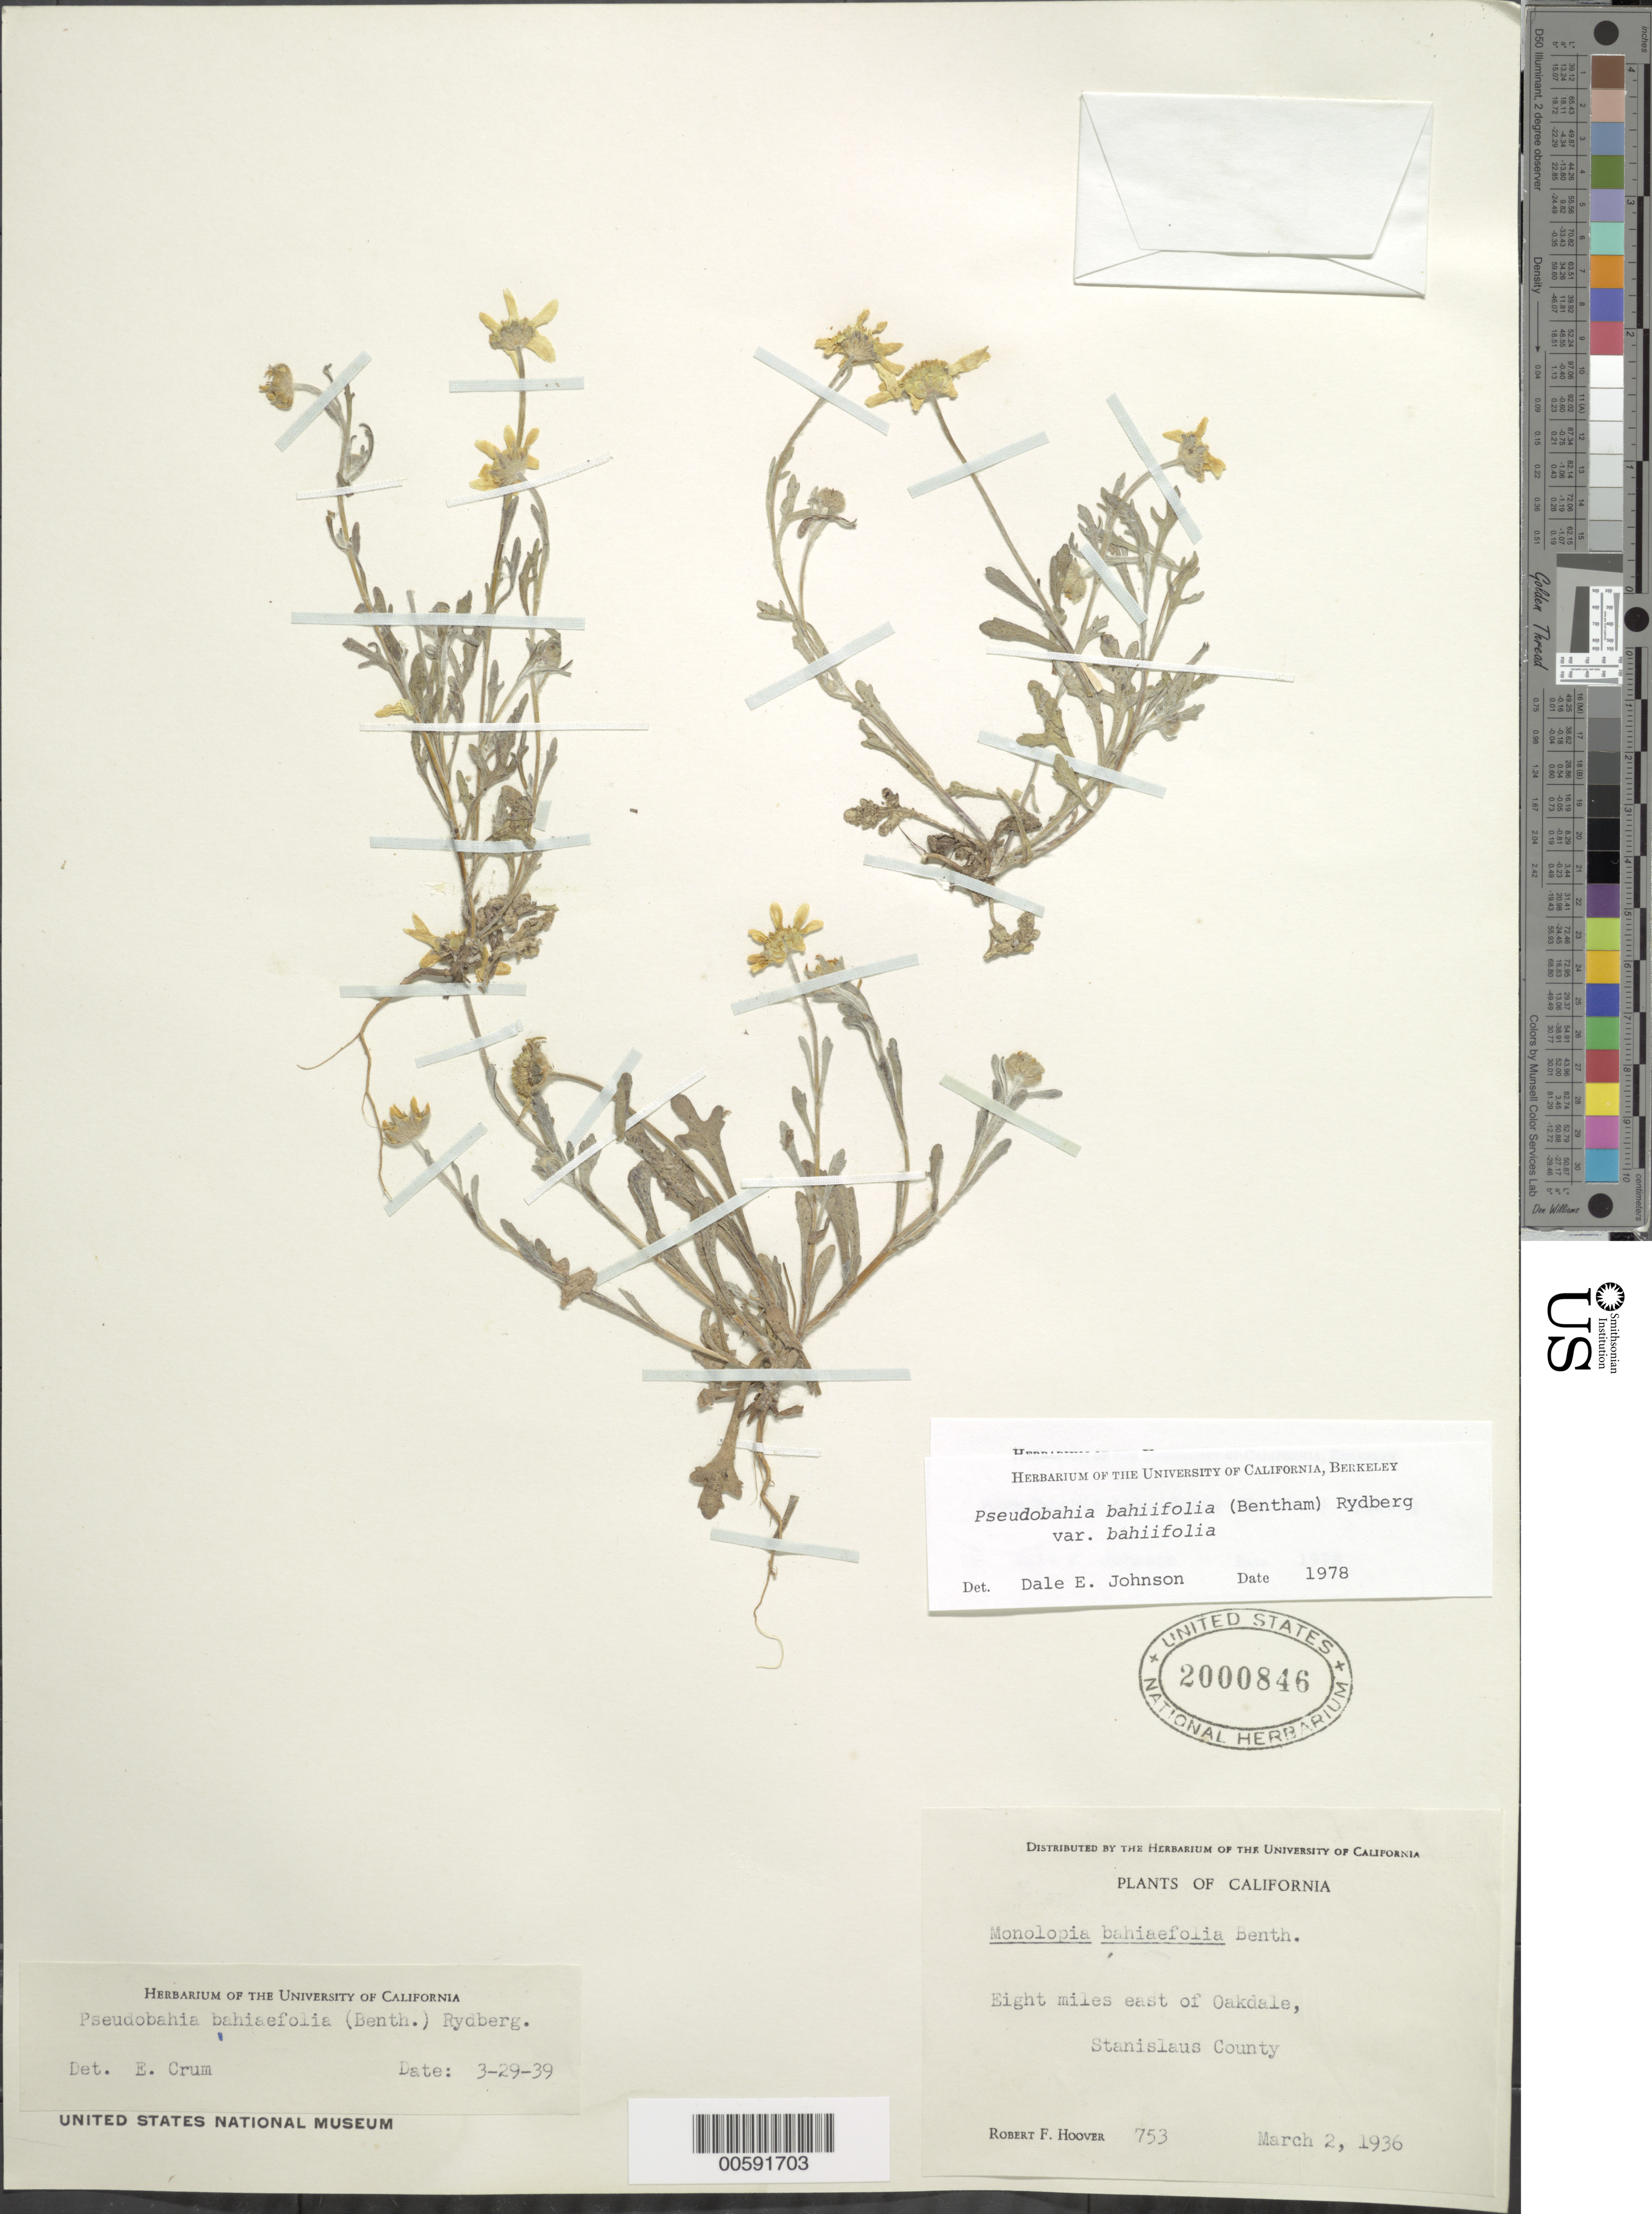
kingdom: Plantae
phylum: Tracheophyta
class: Magnoliopsida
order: Asterales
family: Asteraceae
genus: Pseudobahia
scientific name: Pseudobahia bahiifolia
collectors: R. F. Hoover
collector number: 753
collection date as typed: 02 Mar 1936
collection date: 1936-03-02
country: United States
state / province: California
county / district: Stanislaus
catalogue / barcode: US 2000846